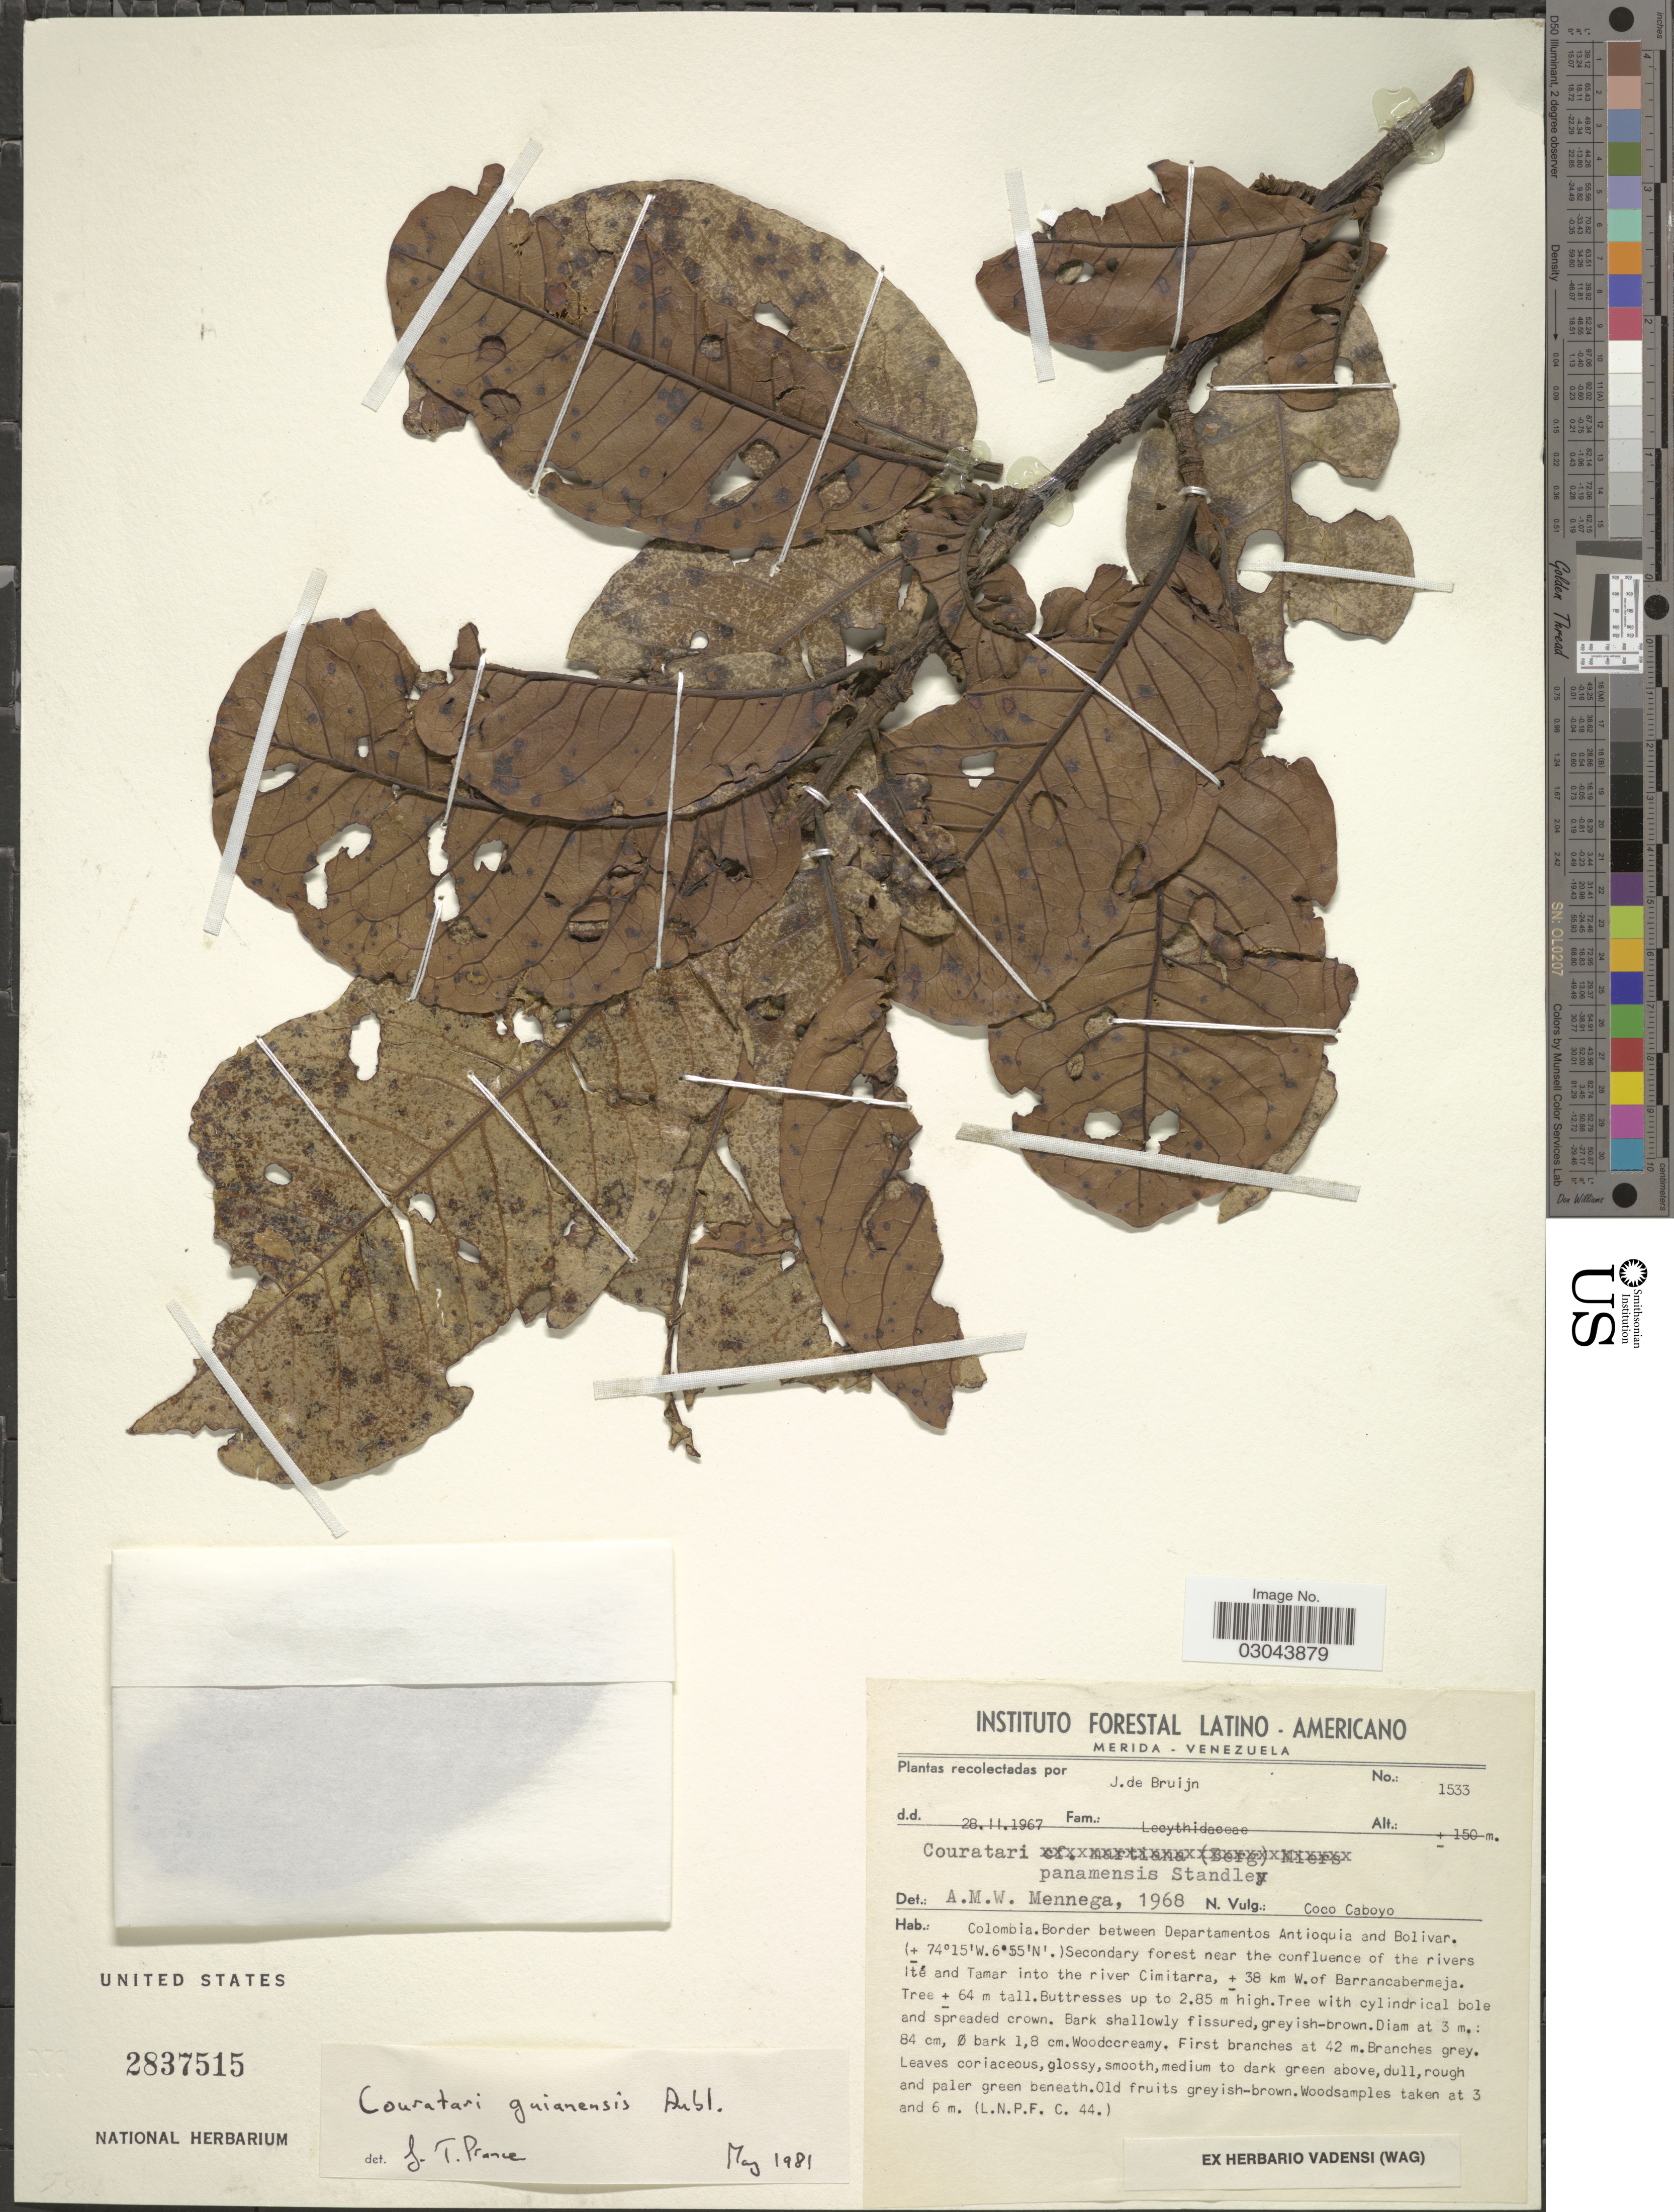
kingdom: Plantae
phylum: Tracheophyta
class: Magnoliopsida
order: Ericales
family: Lecythidaceae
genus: Couratari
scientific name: Couratari guianensis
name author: Aubl.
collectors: J. Bruijn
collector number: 1533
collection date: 1967-02-28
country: Colombia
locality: Border between Departamentos Antioquia and Bolivar. Secondary forest near the confluence of the rivers Ité and Tamar into the river Cimitarra, ± 38 km W. of Barrancabermeja.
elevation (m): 150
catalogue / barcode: US 2837515